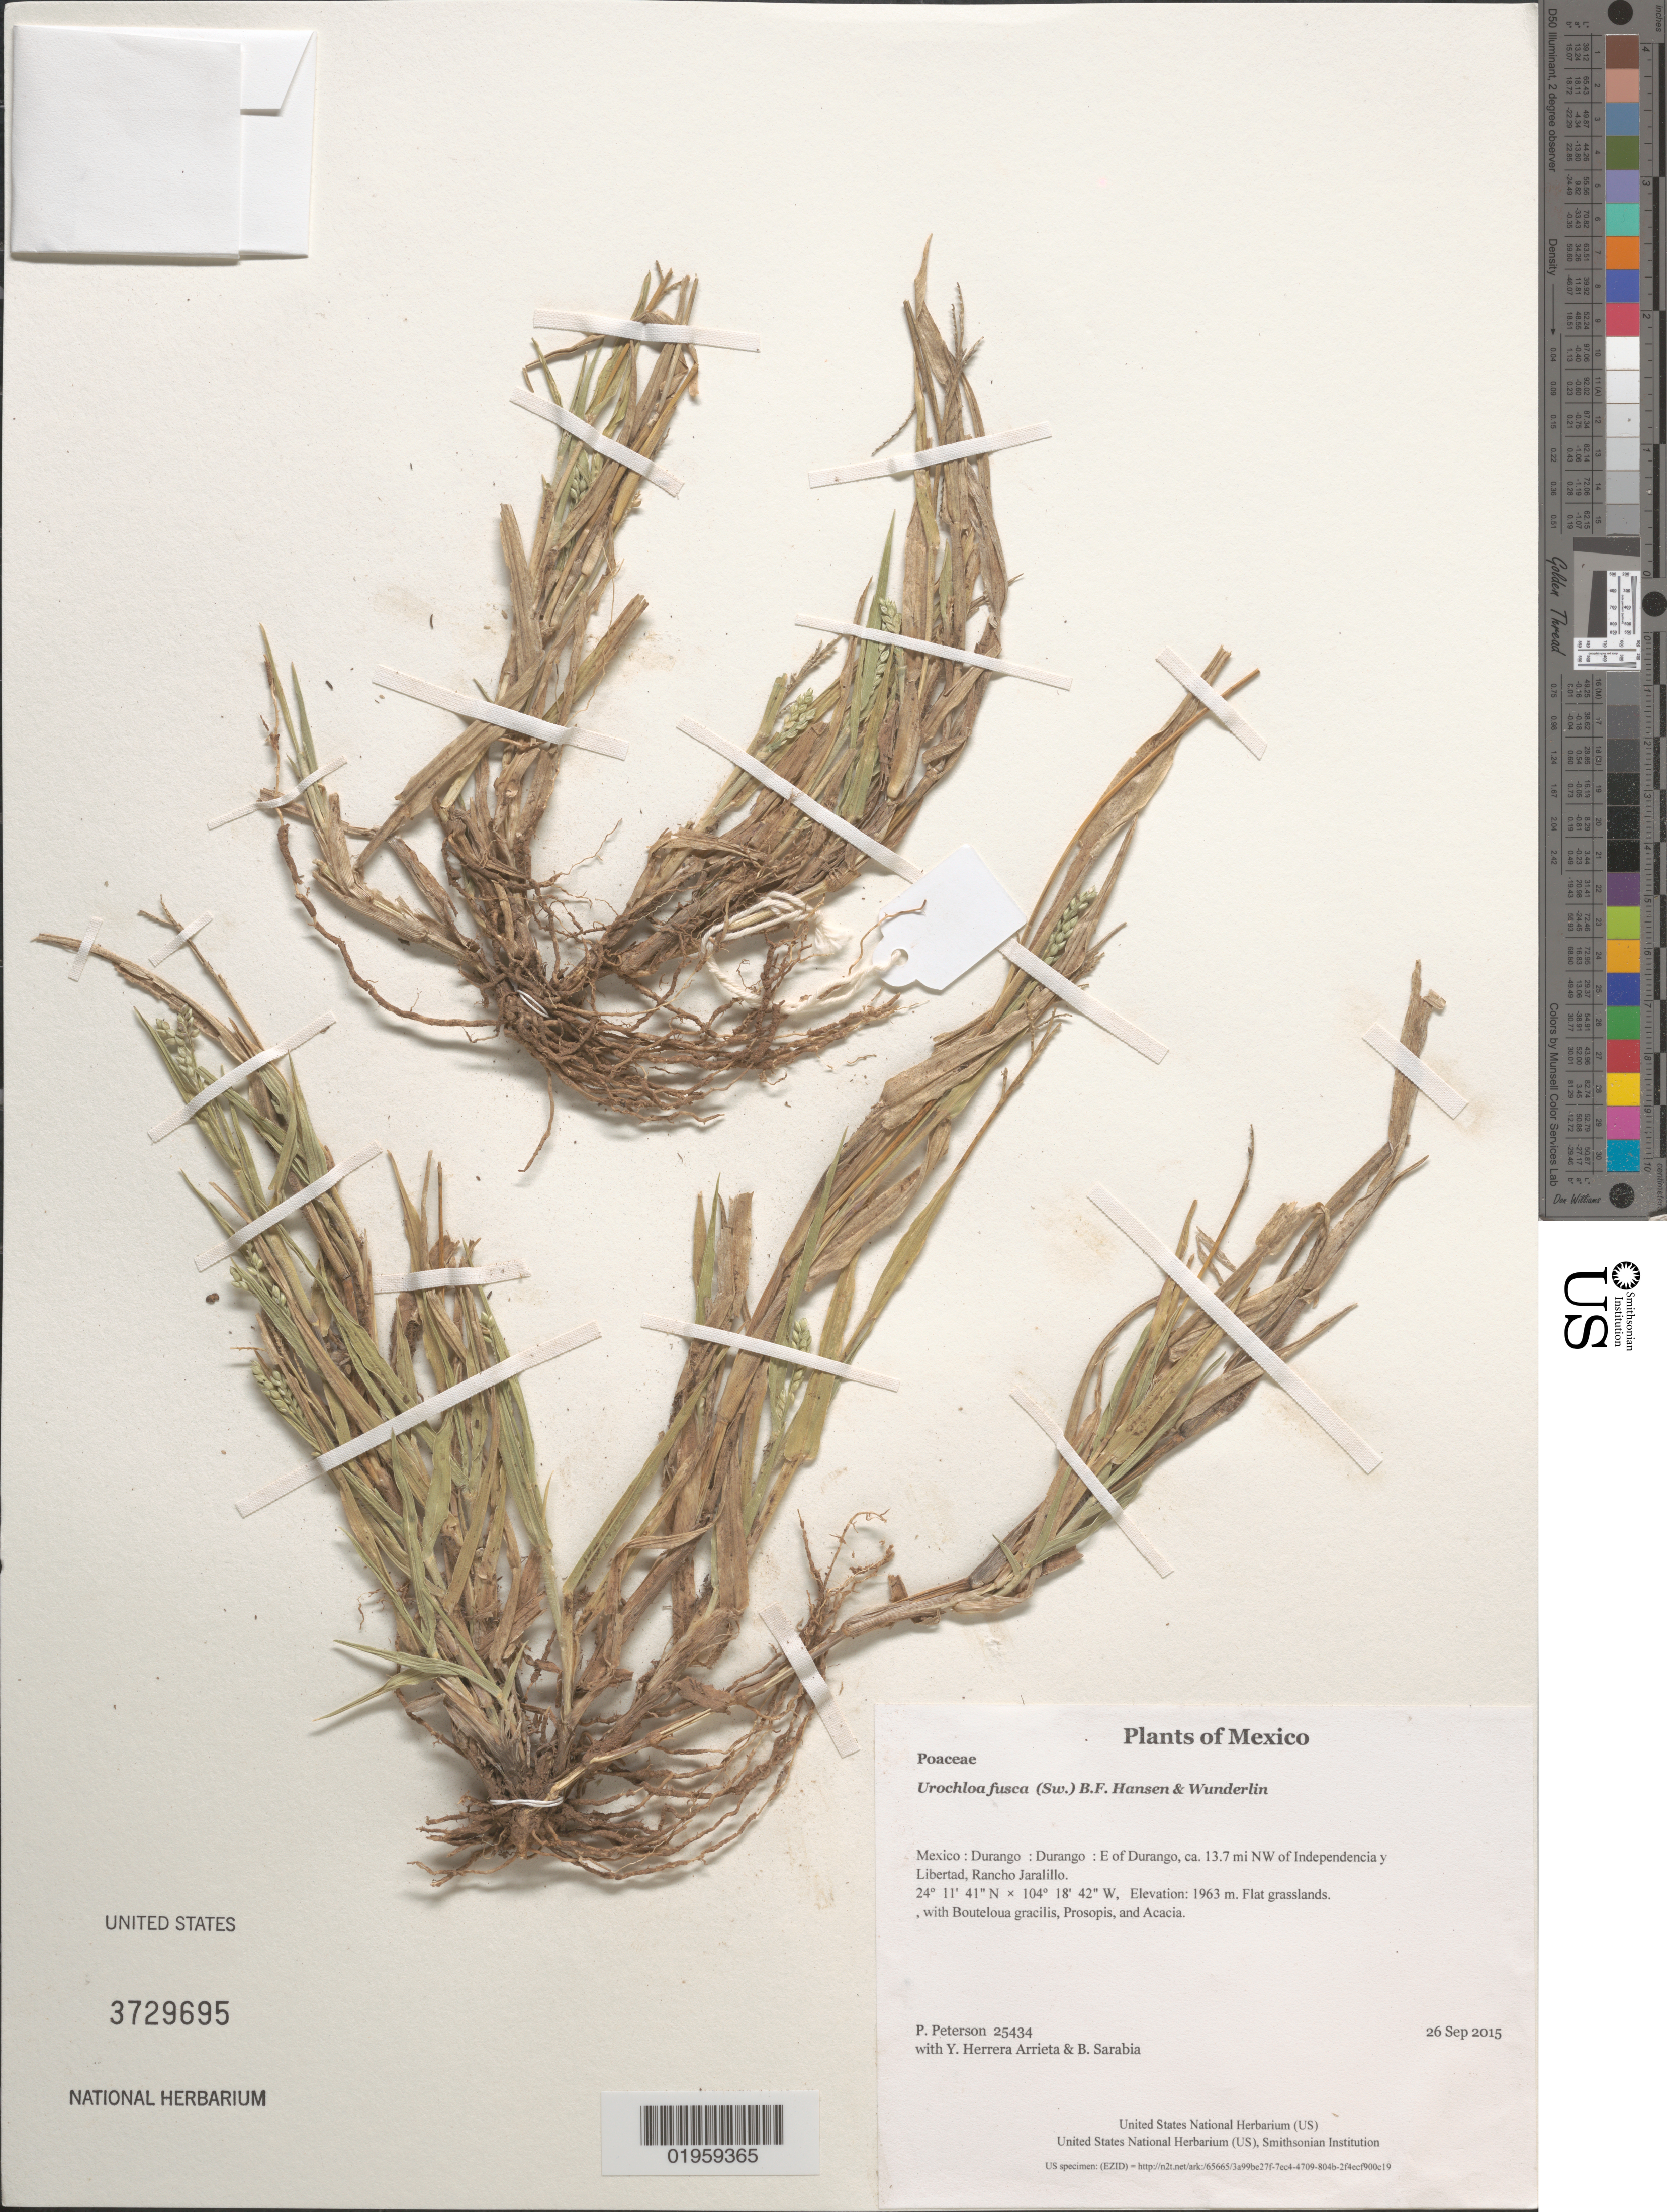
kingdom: Plantae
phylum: Tracheophyta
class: Liliopsida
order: Poales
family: Poaceae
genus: Urochloa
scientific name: Urochloa fusca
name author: (Sw.) B.F. Hansen & Wunderlin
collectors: P. M. Peterson, Y. Herrera Arrieta & B. Sarabia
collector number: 25434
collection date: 2015-09-26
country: Mexico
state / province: Durango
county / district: Durango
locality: E of Durango, ca. 13.7 mi NW of Independencia y Libertad, Rancho Jaralillo.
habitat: Flat grasslands.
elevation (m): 1963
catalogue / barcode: US 3729695